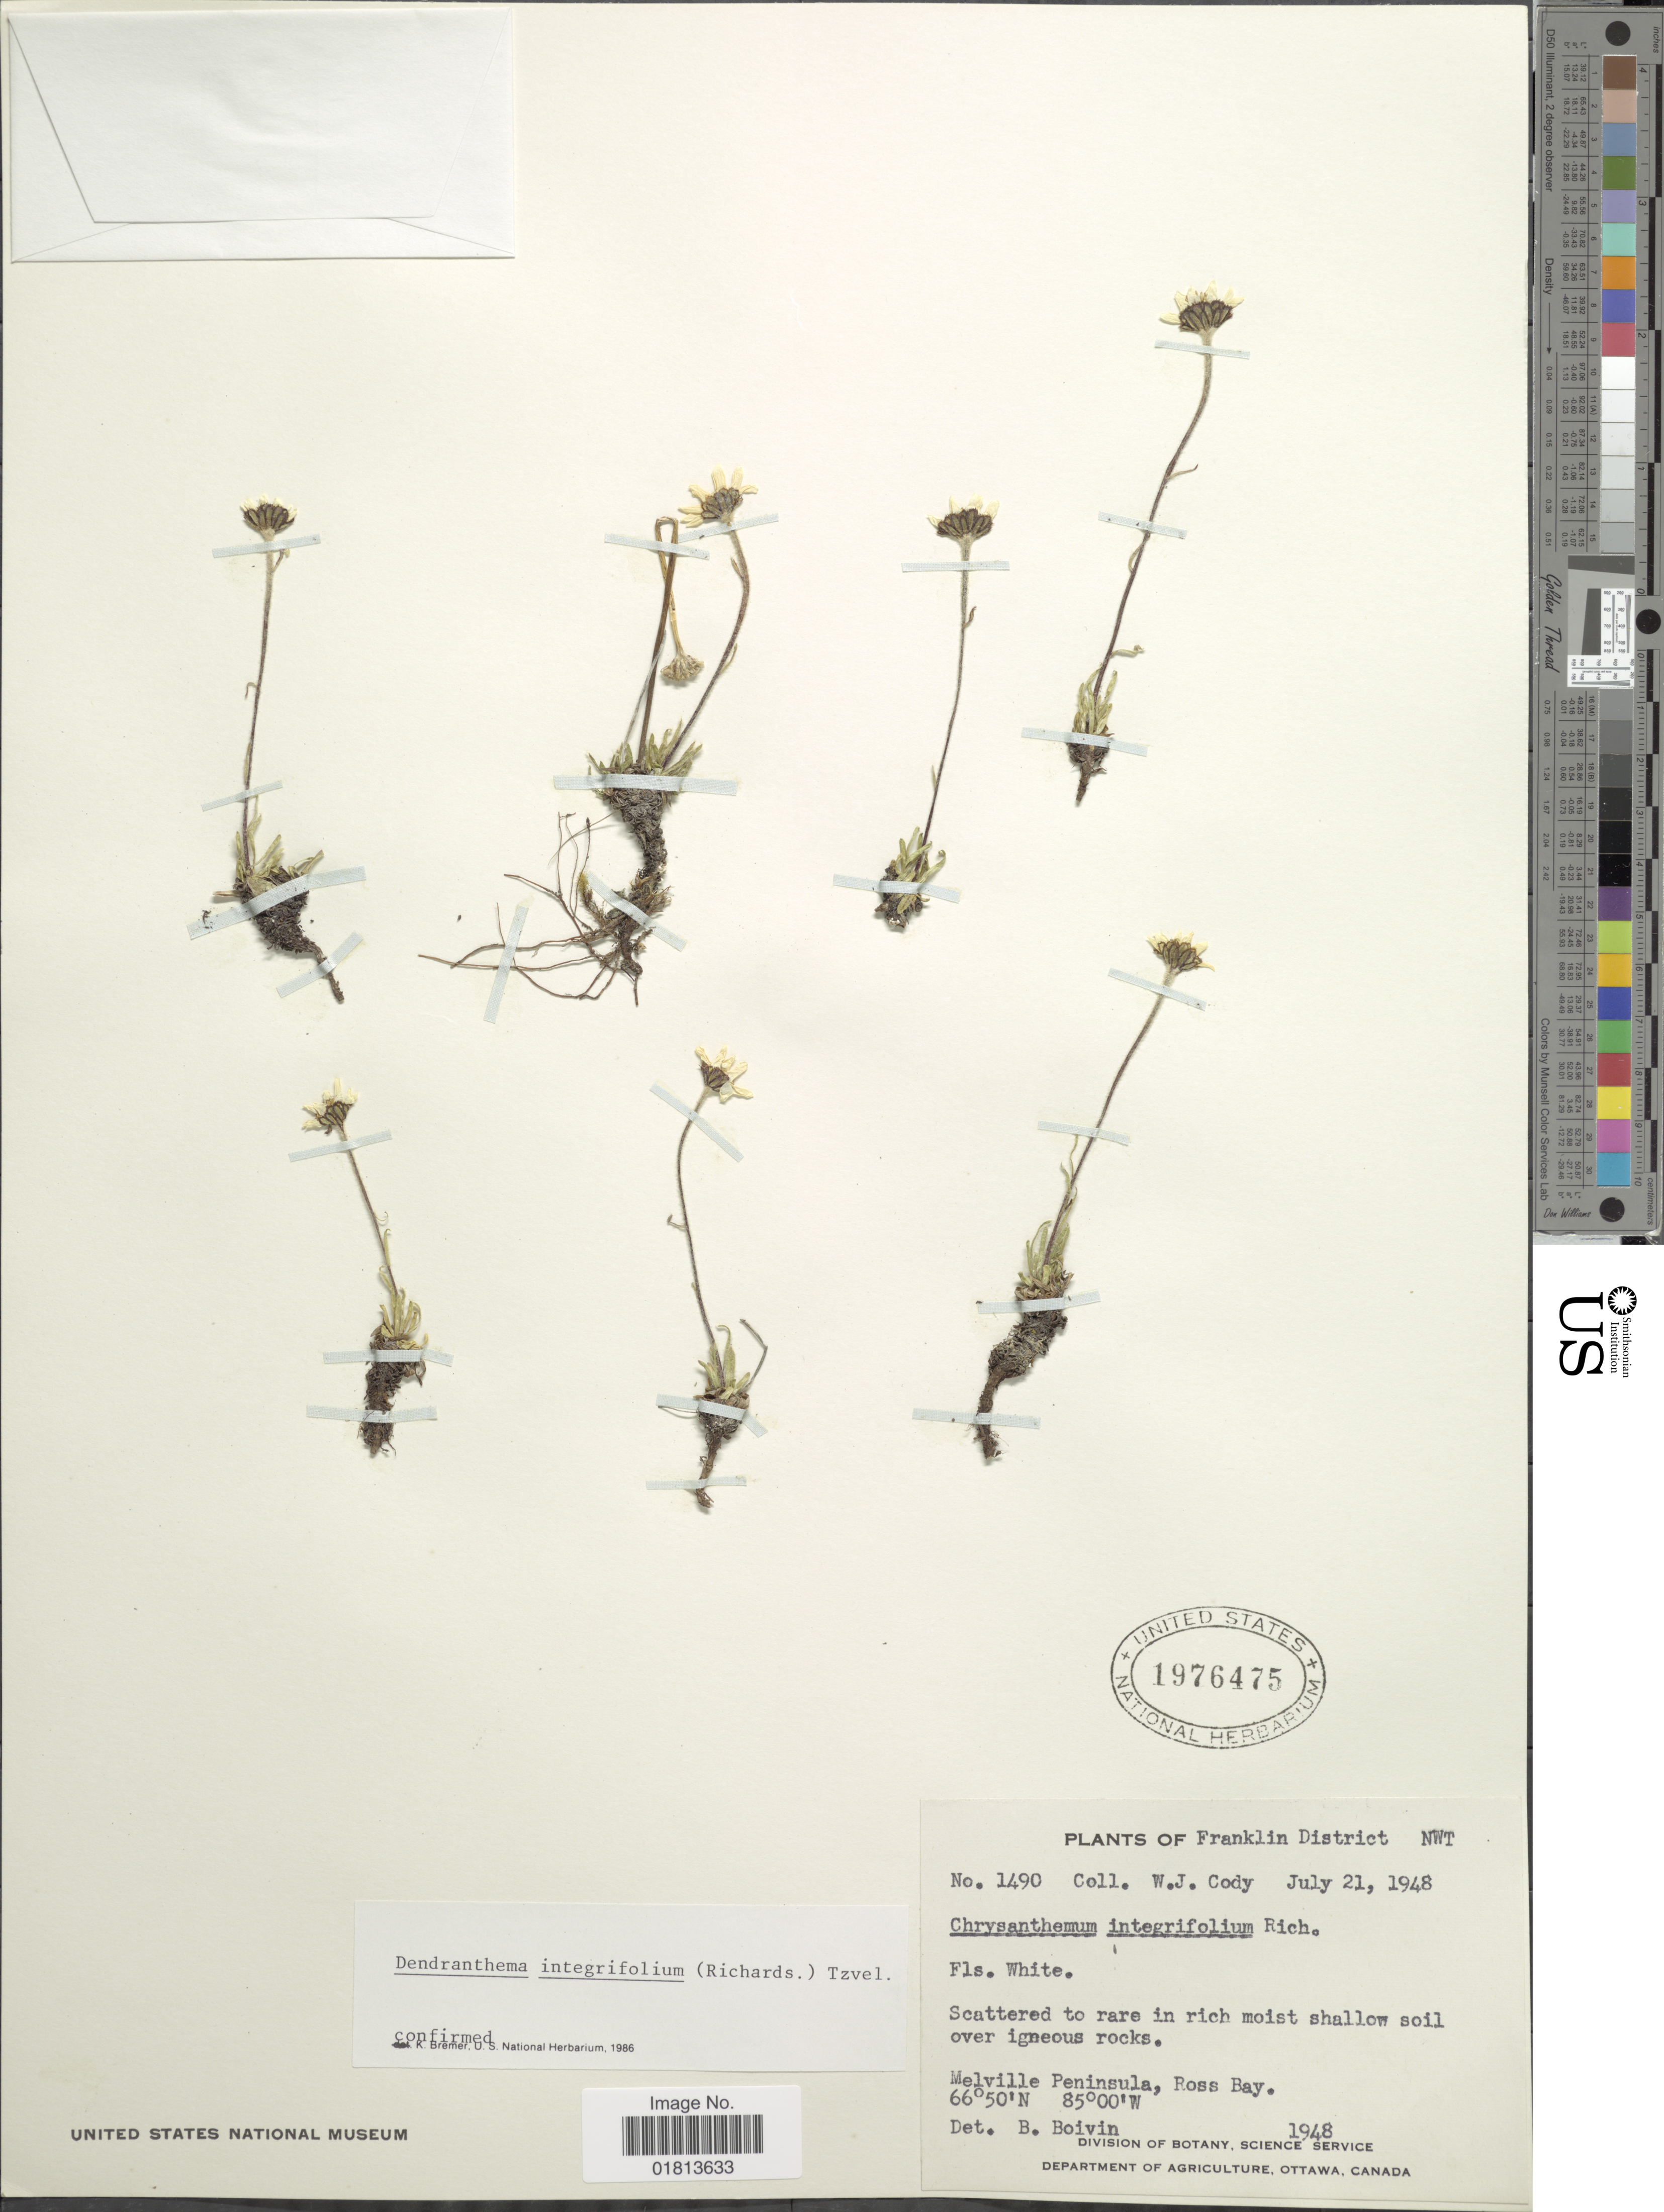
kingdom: Plantae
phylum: Tracheophyta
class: Magnoliopsida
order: Asterales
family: Asteraceae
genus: Dendranthema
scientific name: Dendranthema integrifolium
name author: (Richardson) Tzvelev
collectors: W. Cody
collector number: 1490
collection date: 1948-07-21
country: Canada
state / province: Northwest Territories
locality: Franklin District, NWT, Melville Peninsula, Ross Bay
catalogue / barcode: US 1976475